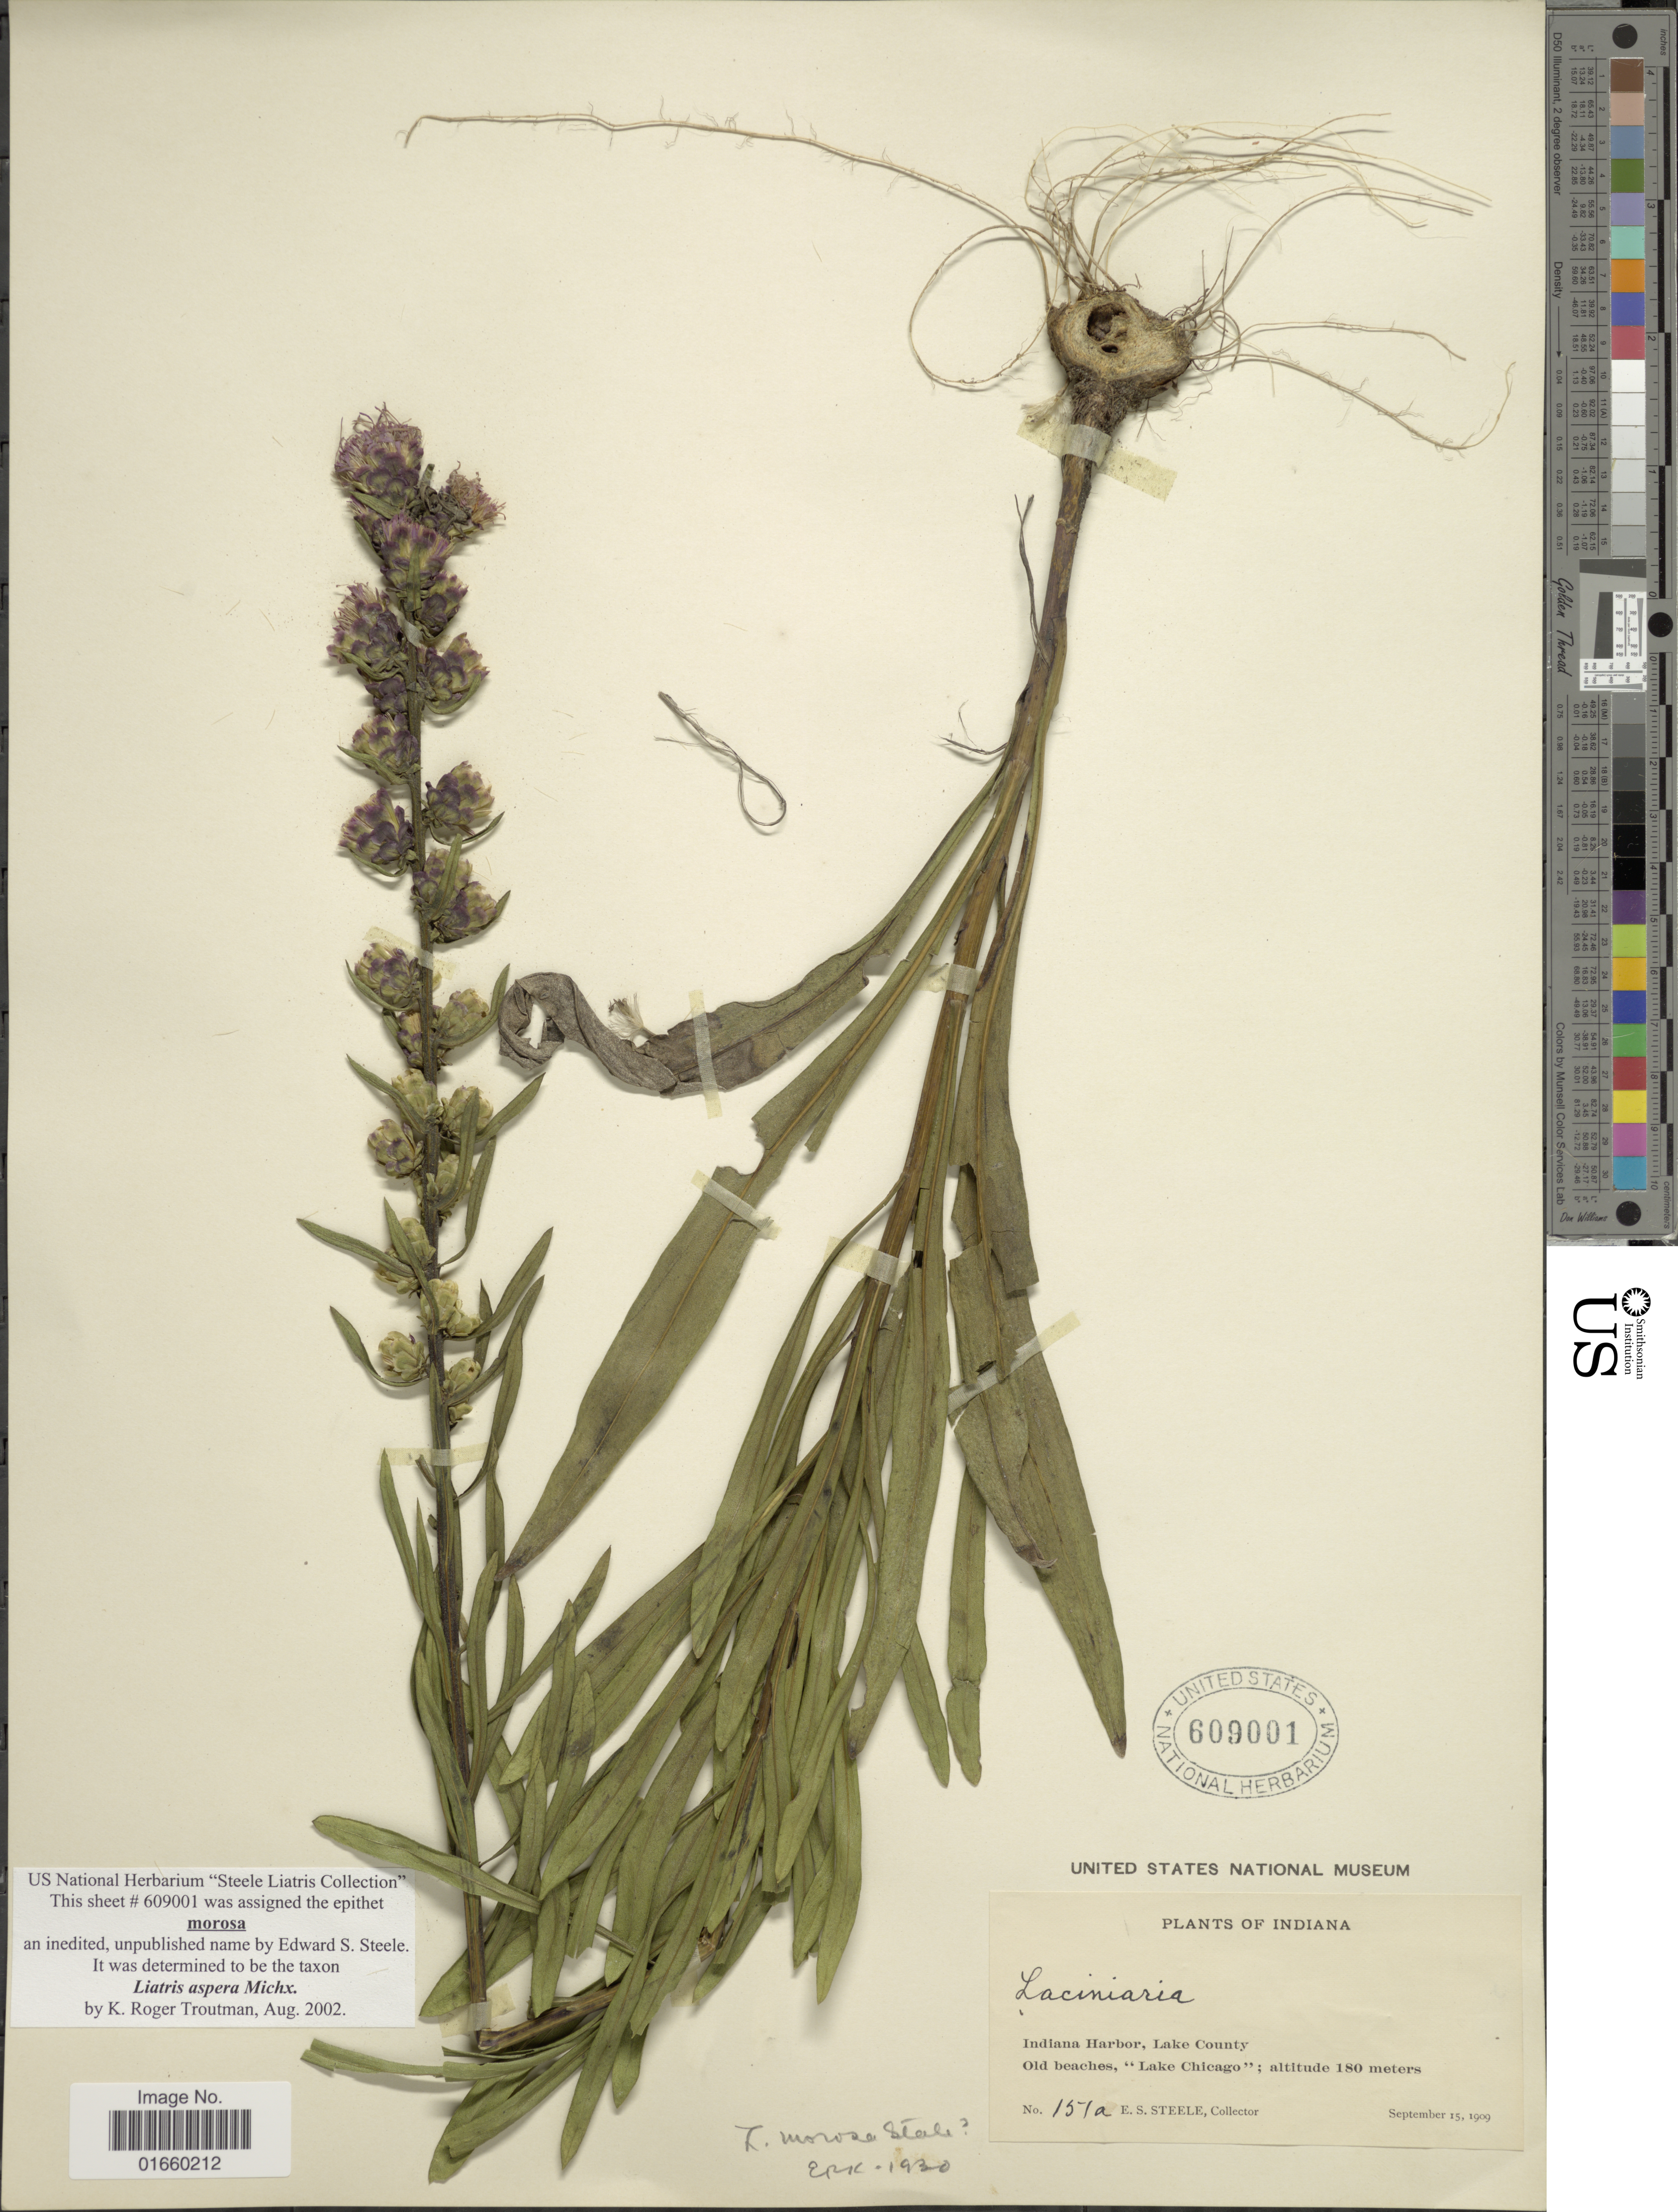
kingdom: Plantae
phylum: Tracheophyta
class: Magnoliopsida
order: Asterales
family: Asteraceae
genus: Liatris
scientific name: Liatris aspera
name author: Michx.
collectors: E. Steele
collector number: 151a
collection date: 1909-09-15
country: United States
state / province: Indiana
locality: Indiana Harbor, Lake County, Old beaches, "Lake Chicago"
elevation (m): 180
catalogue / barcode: US 609001